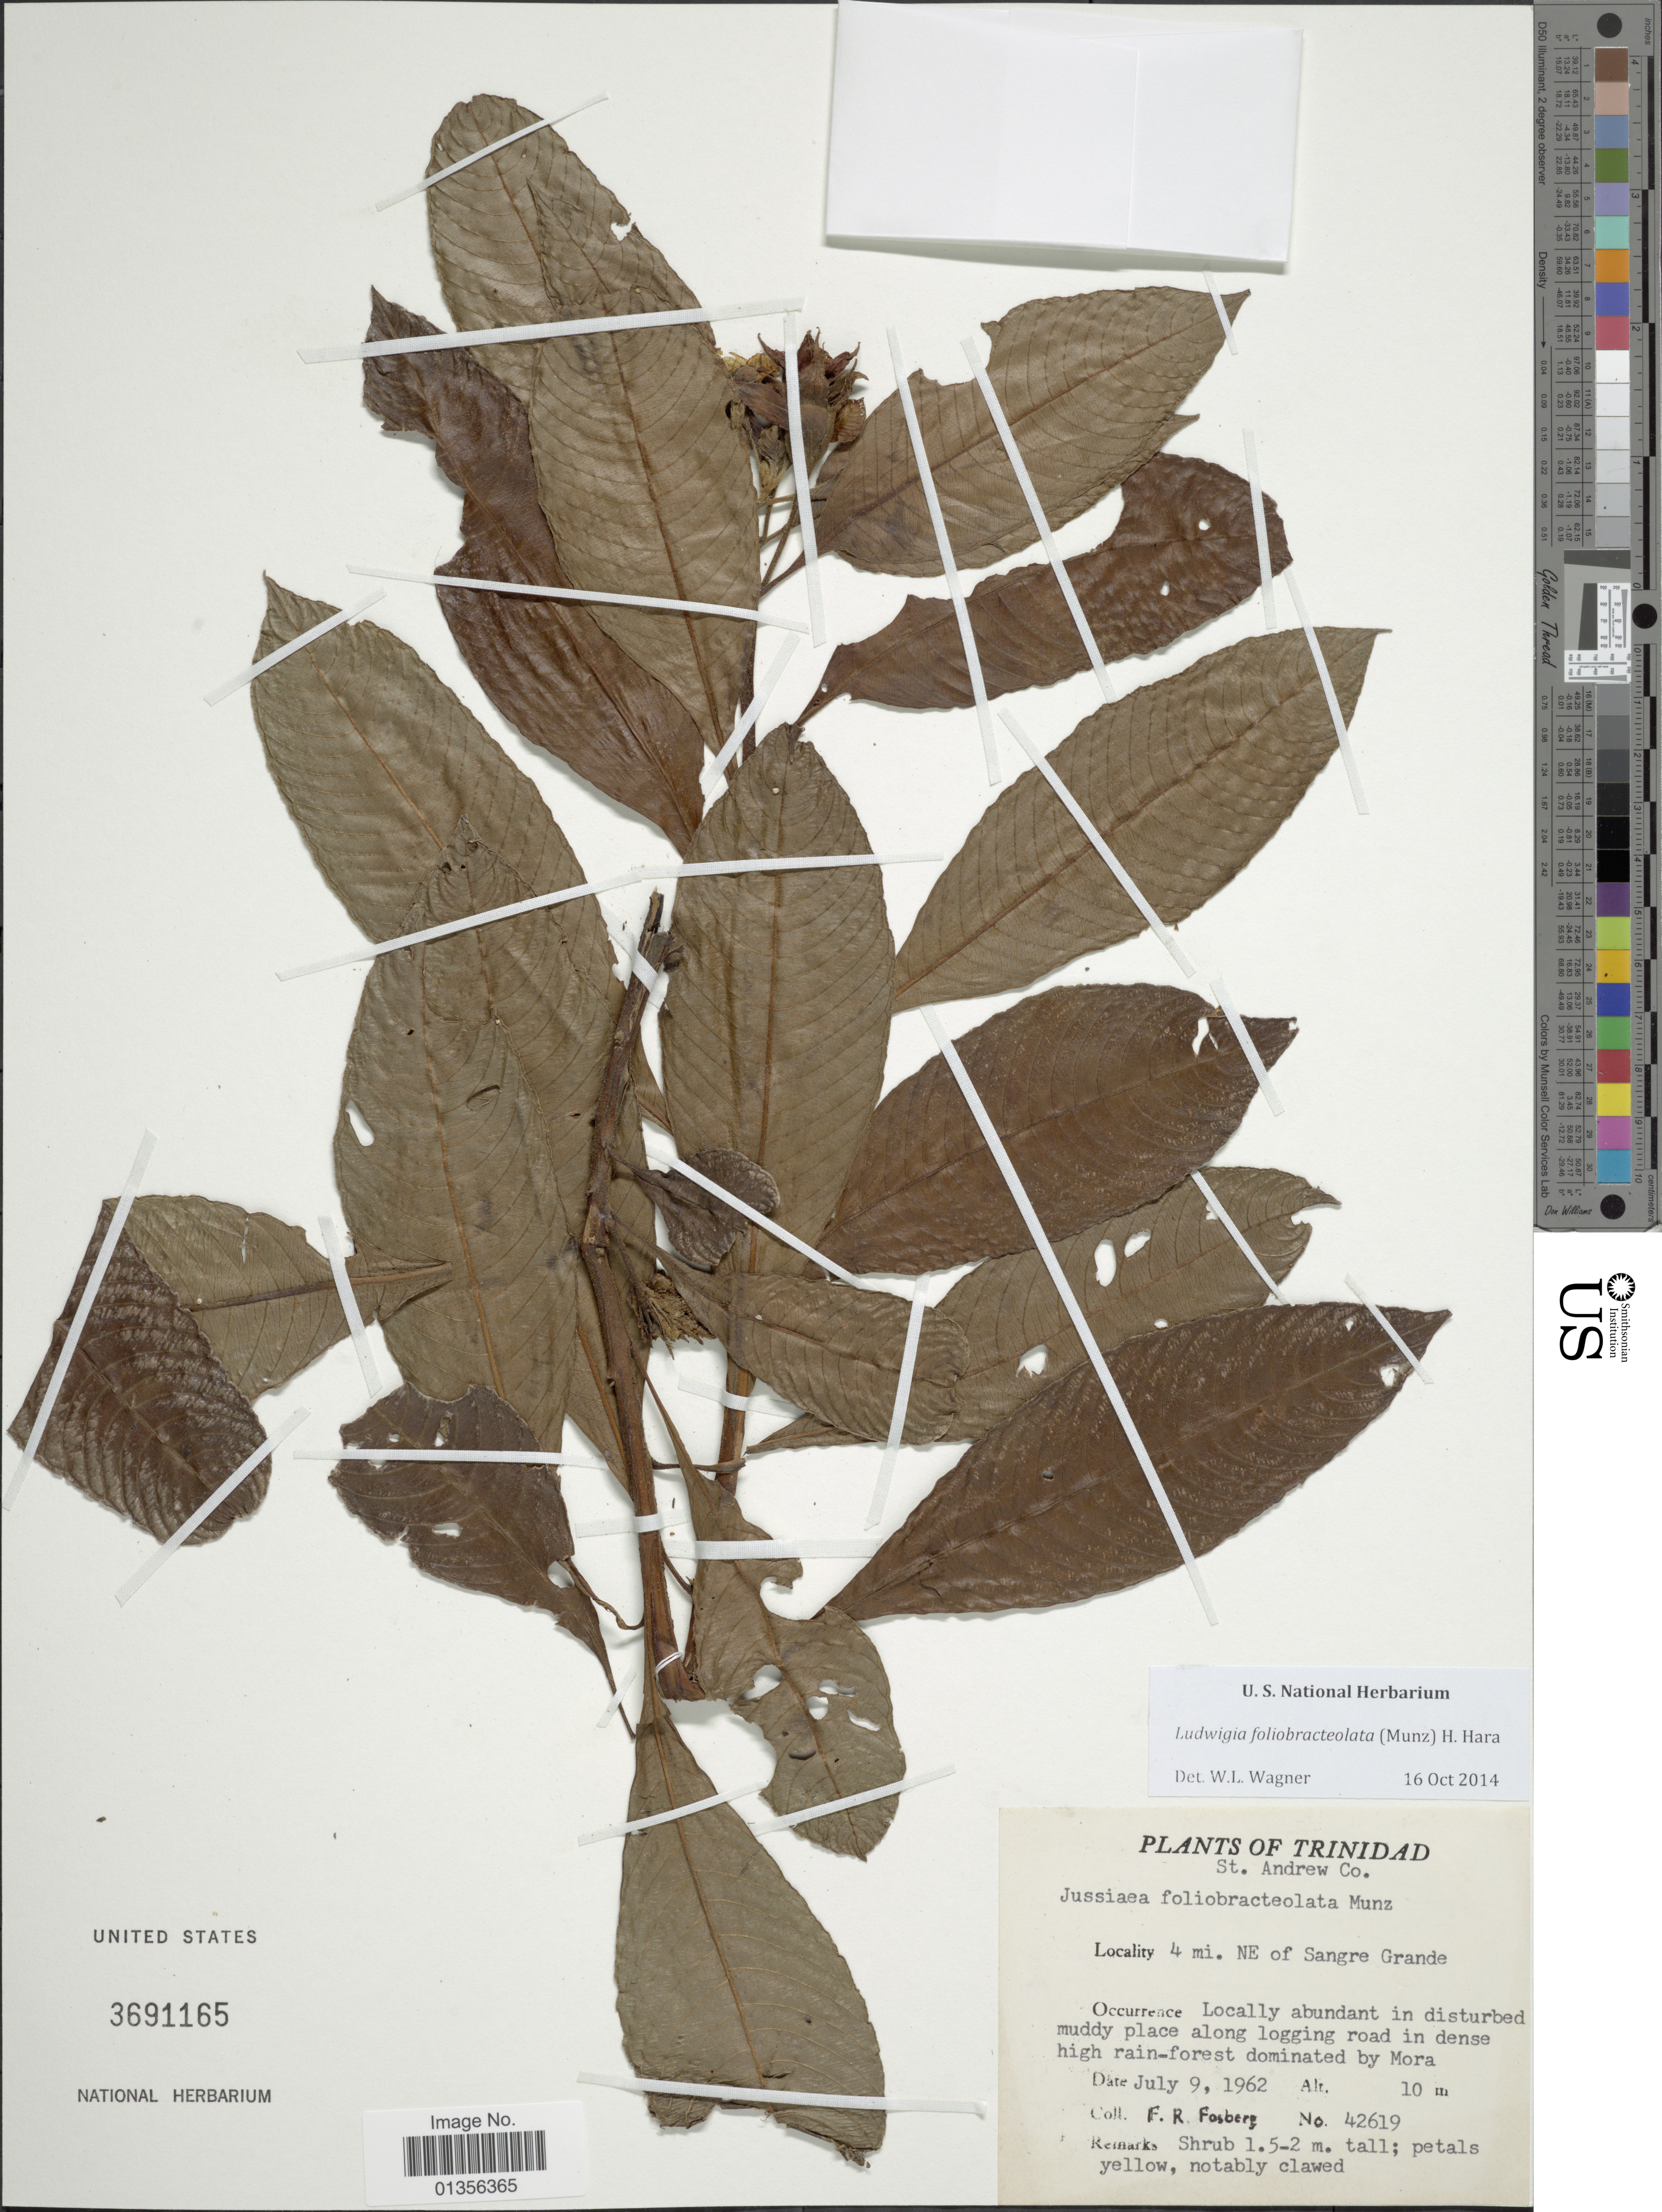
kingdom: Plantae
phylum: Tracheophyta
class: Magnoliopsida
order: Myrtales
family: Onagraceae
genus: Ludwigia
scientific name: Ludwigia foliobracteolata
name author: (Munz) H. Hara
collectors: F. R. Fosberg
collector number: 42619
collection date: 1962-07-09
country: Trinidad and Tobago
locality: Trinidad. St. Andrew Co. 4 mi. NE of Sangre Grande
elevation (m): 10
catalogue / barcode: US 3691165